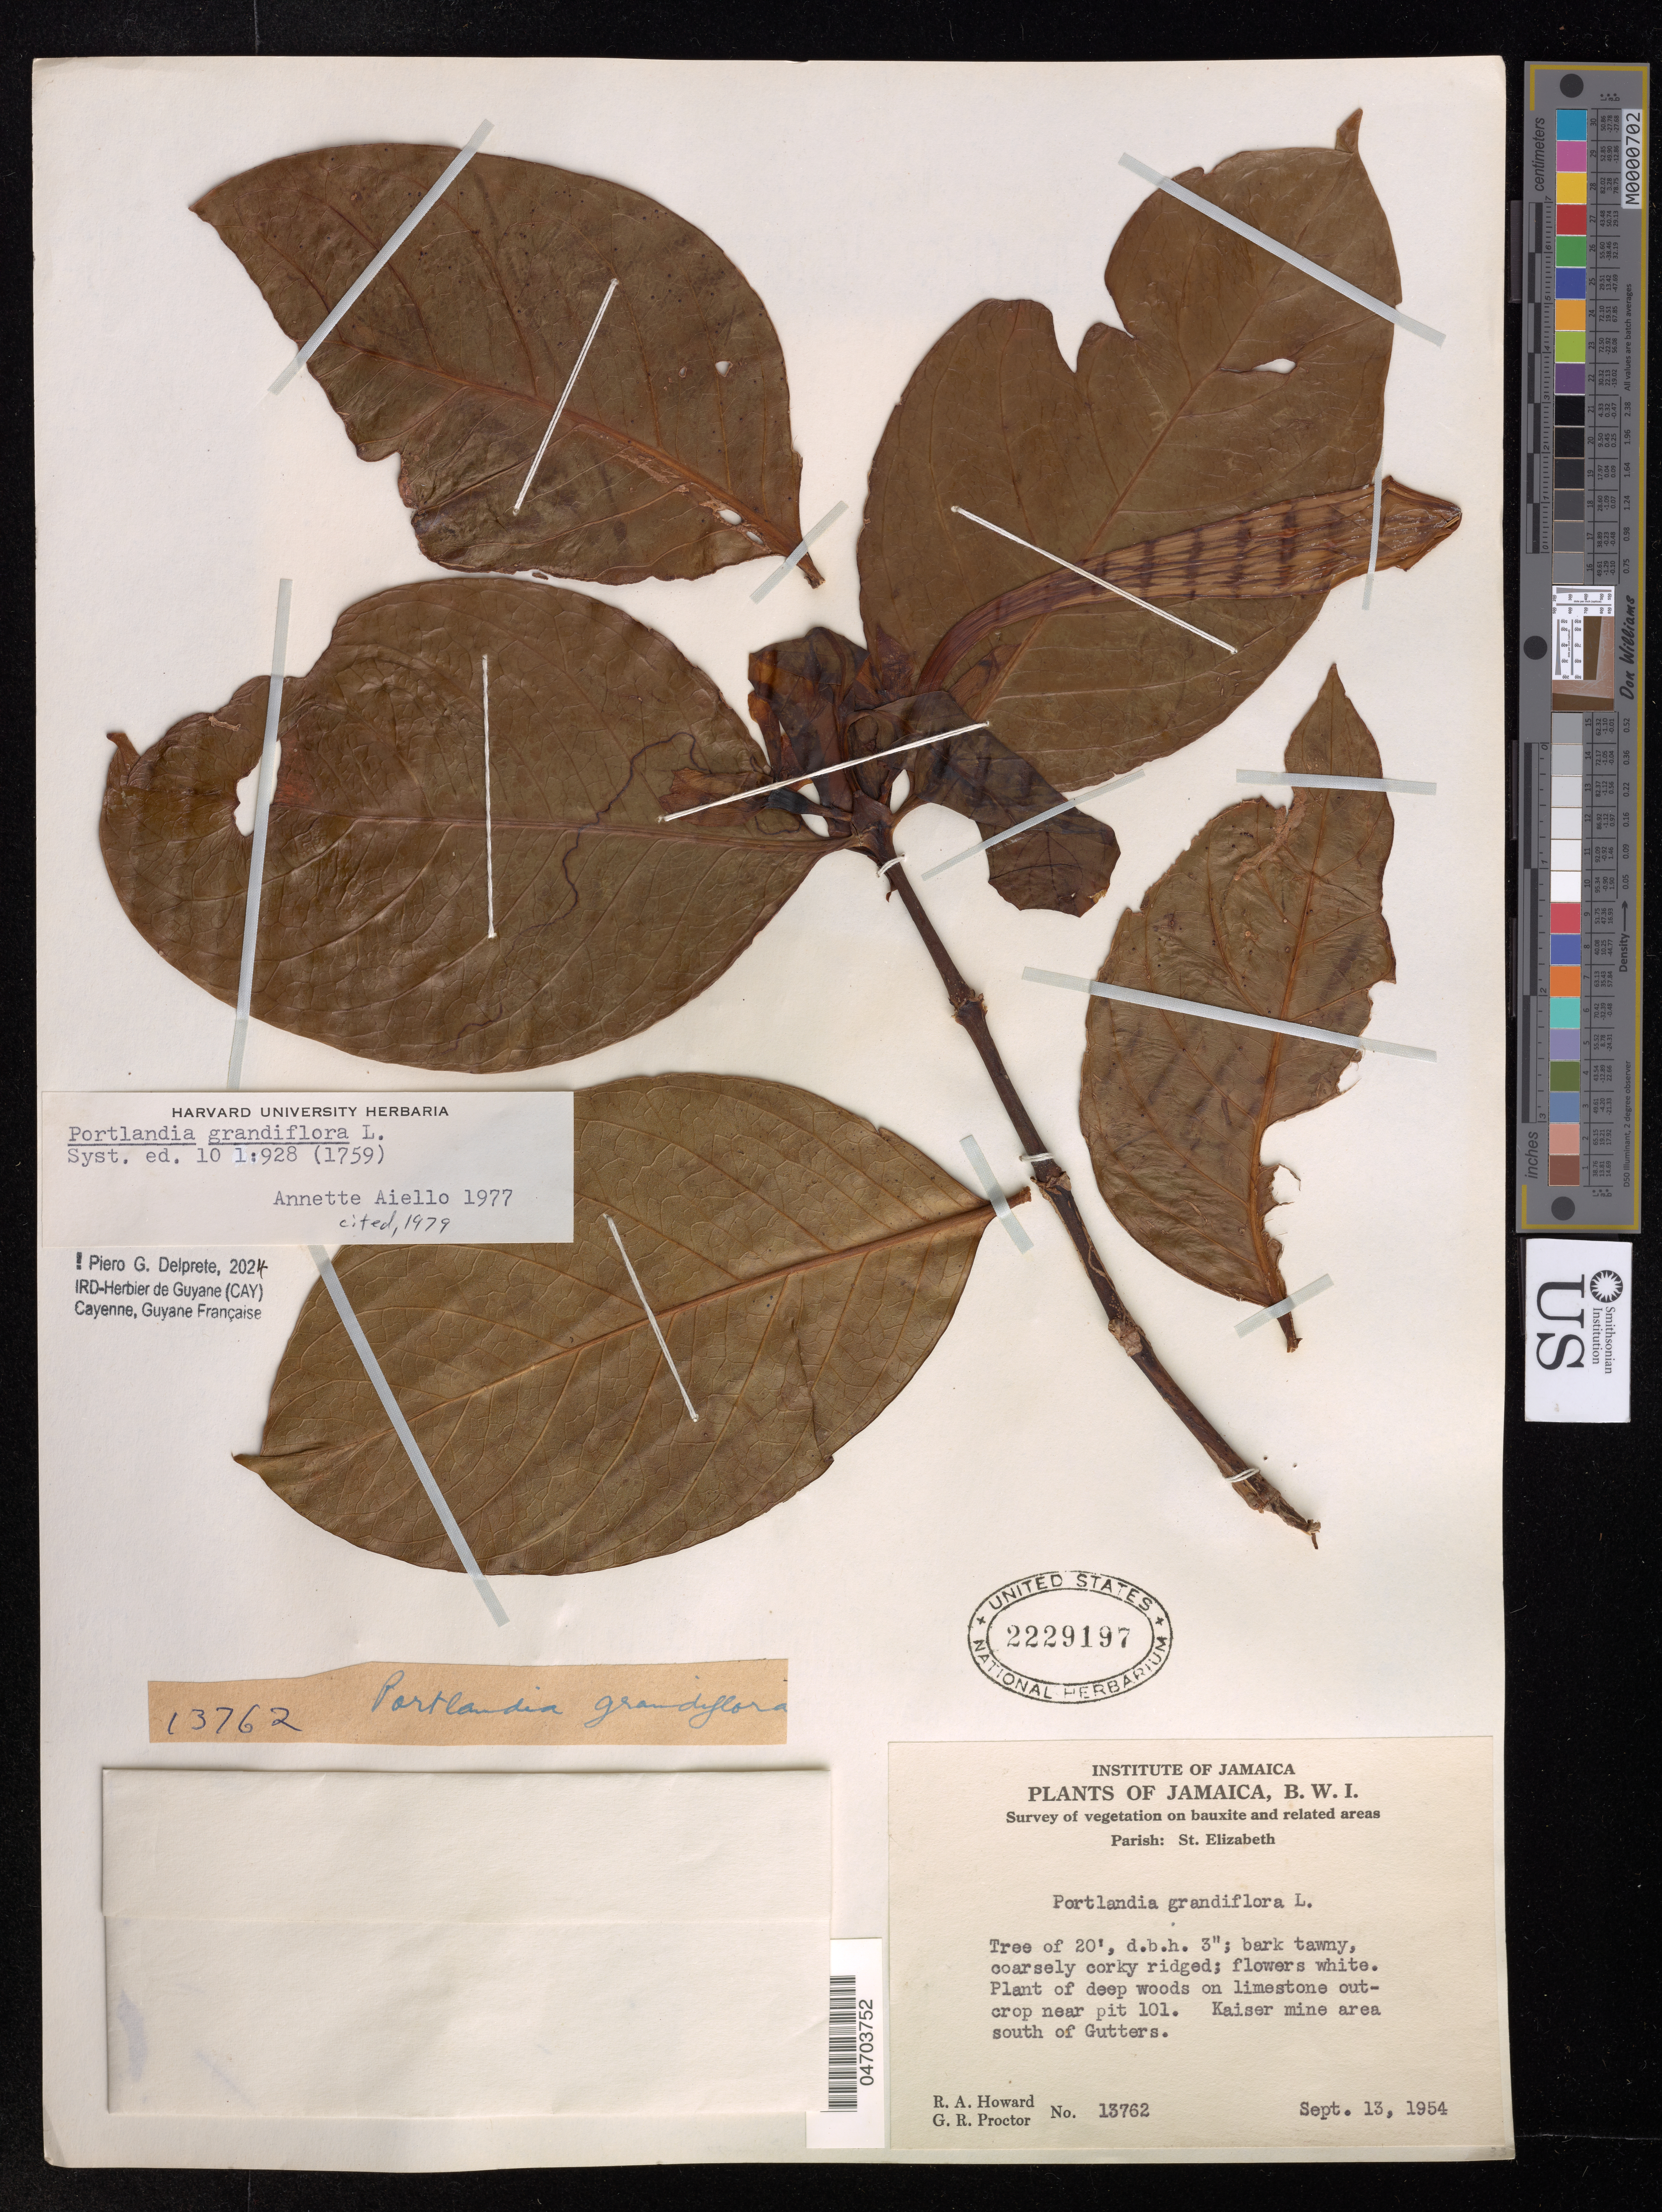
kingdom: Plantae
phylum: Tracheophyta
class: Magnoliopsida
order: Gentianales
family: Rubiaceae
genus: Portlandia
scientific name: Portlandia grandiflora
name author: L.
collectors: R. Howard & G. Proctor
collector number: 13762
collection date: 1954-09-13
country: Jamaica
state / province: St. Elizabeth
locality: Plant of deep woods on limestone outcrop near pit 101, Kaiser mine area south of Gutters.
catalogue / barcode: US 2229197